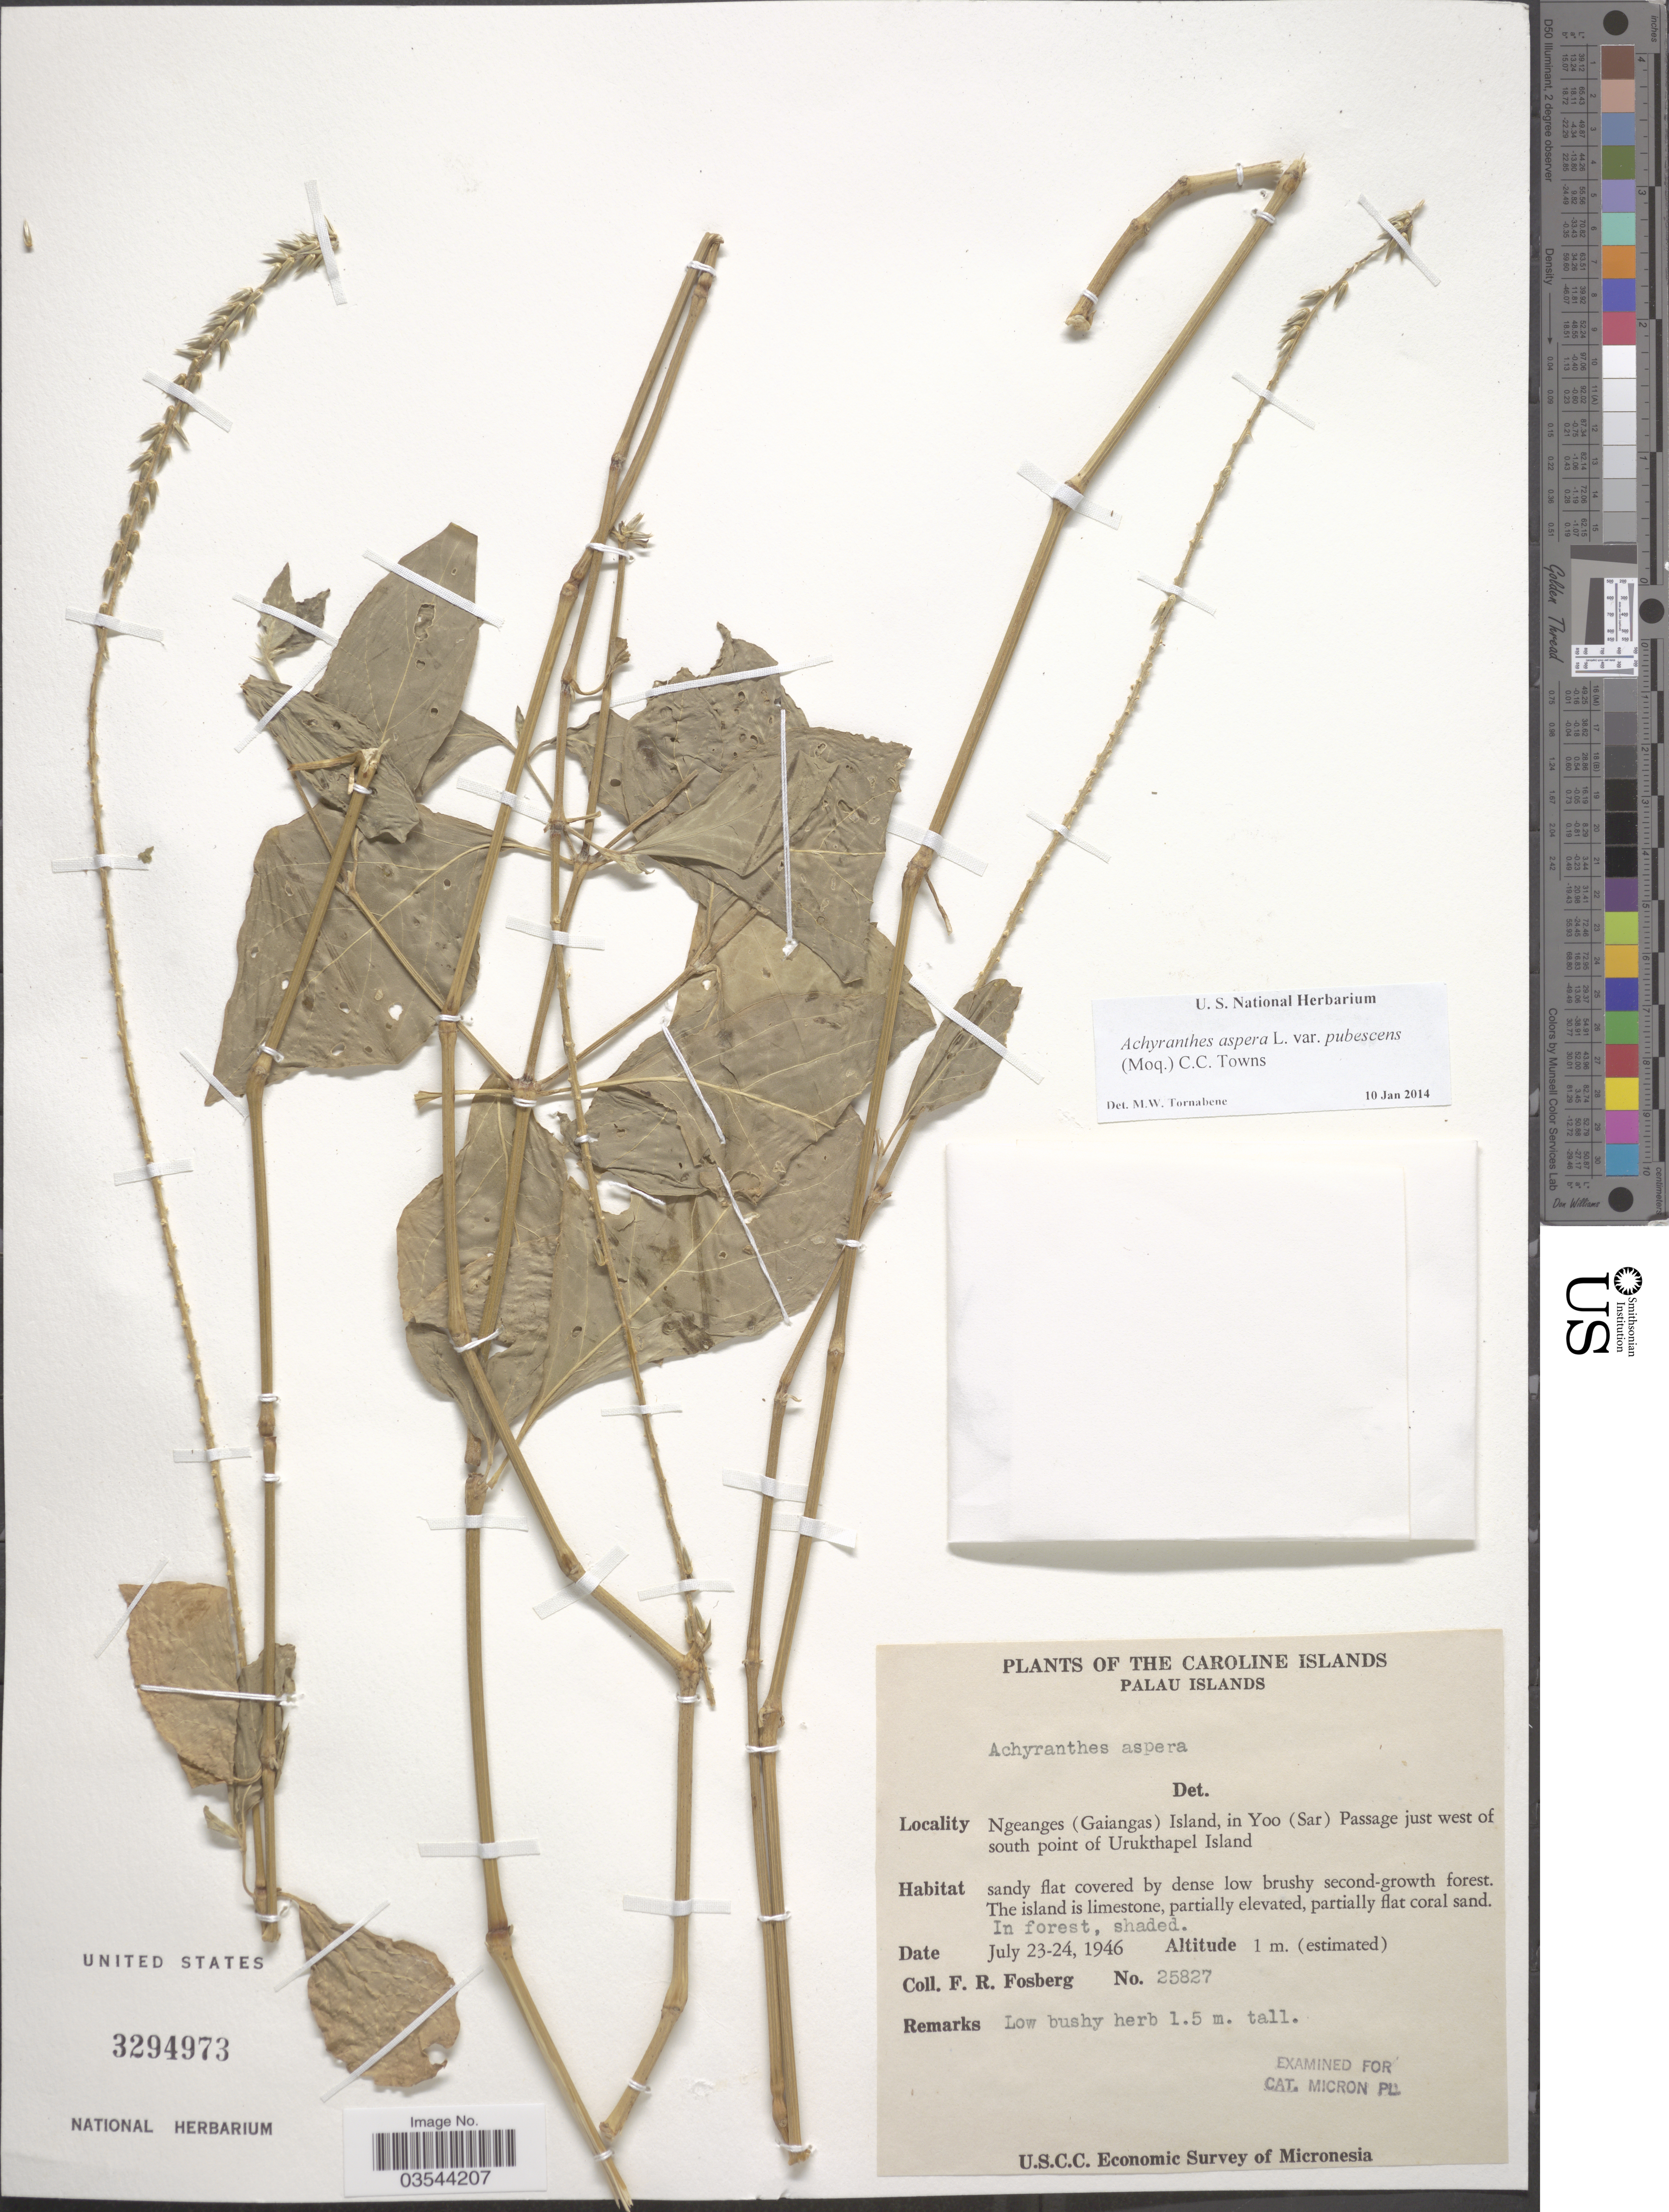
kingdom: Plantae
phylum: Tracheophyta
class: Magnoliopsida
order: Caryophyllales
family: Amaranthaceae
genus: Achyranthes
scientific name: Achyranthes aspera var. pubescens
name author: (Moq.) M. Gómez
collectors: F. R. Fosberg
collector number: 25827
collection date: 1946-07-23/1946-07-24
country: Palau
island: Ngeanges (Gaiangas)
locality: The Caroline Islands. Palau Islands. Ngeanges (Gaiangas) Island, in Yoo (Sar) Passage just west of south point of Urukthapel Island.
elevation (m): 1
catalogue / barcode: US 3294973